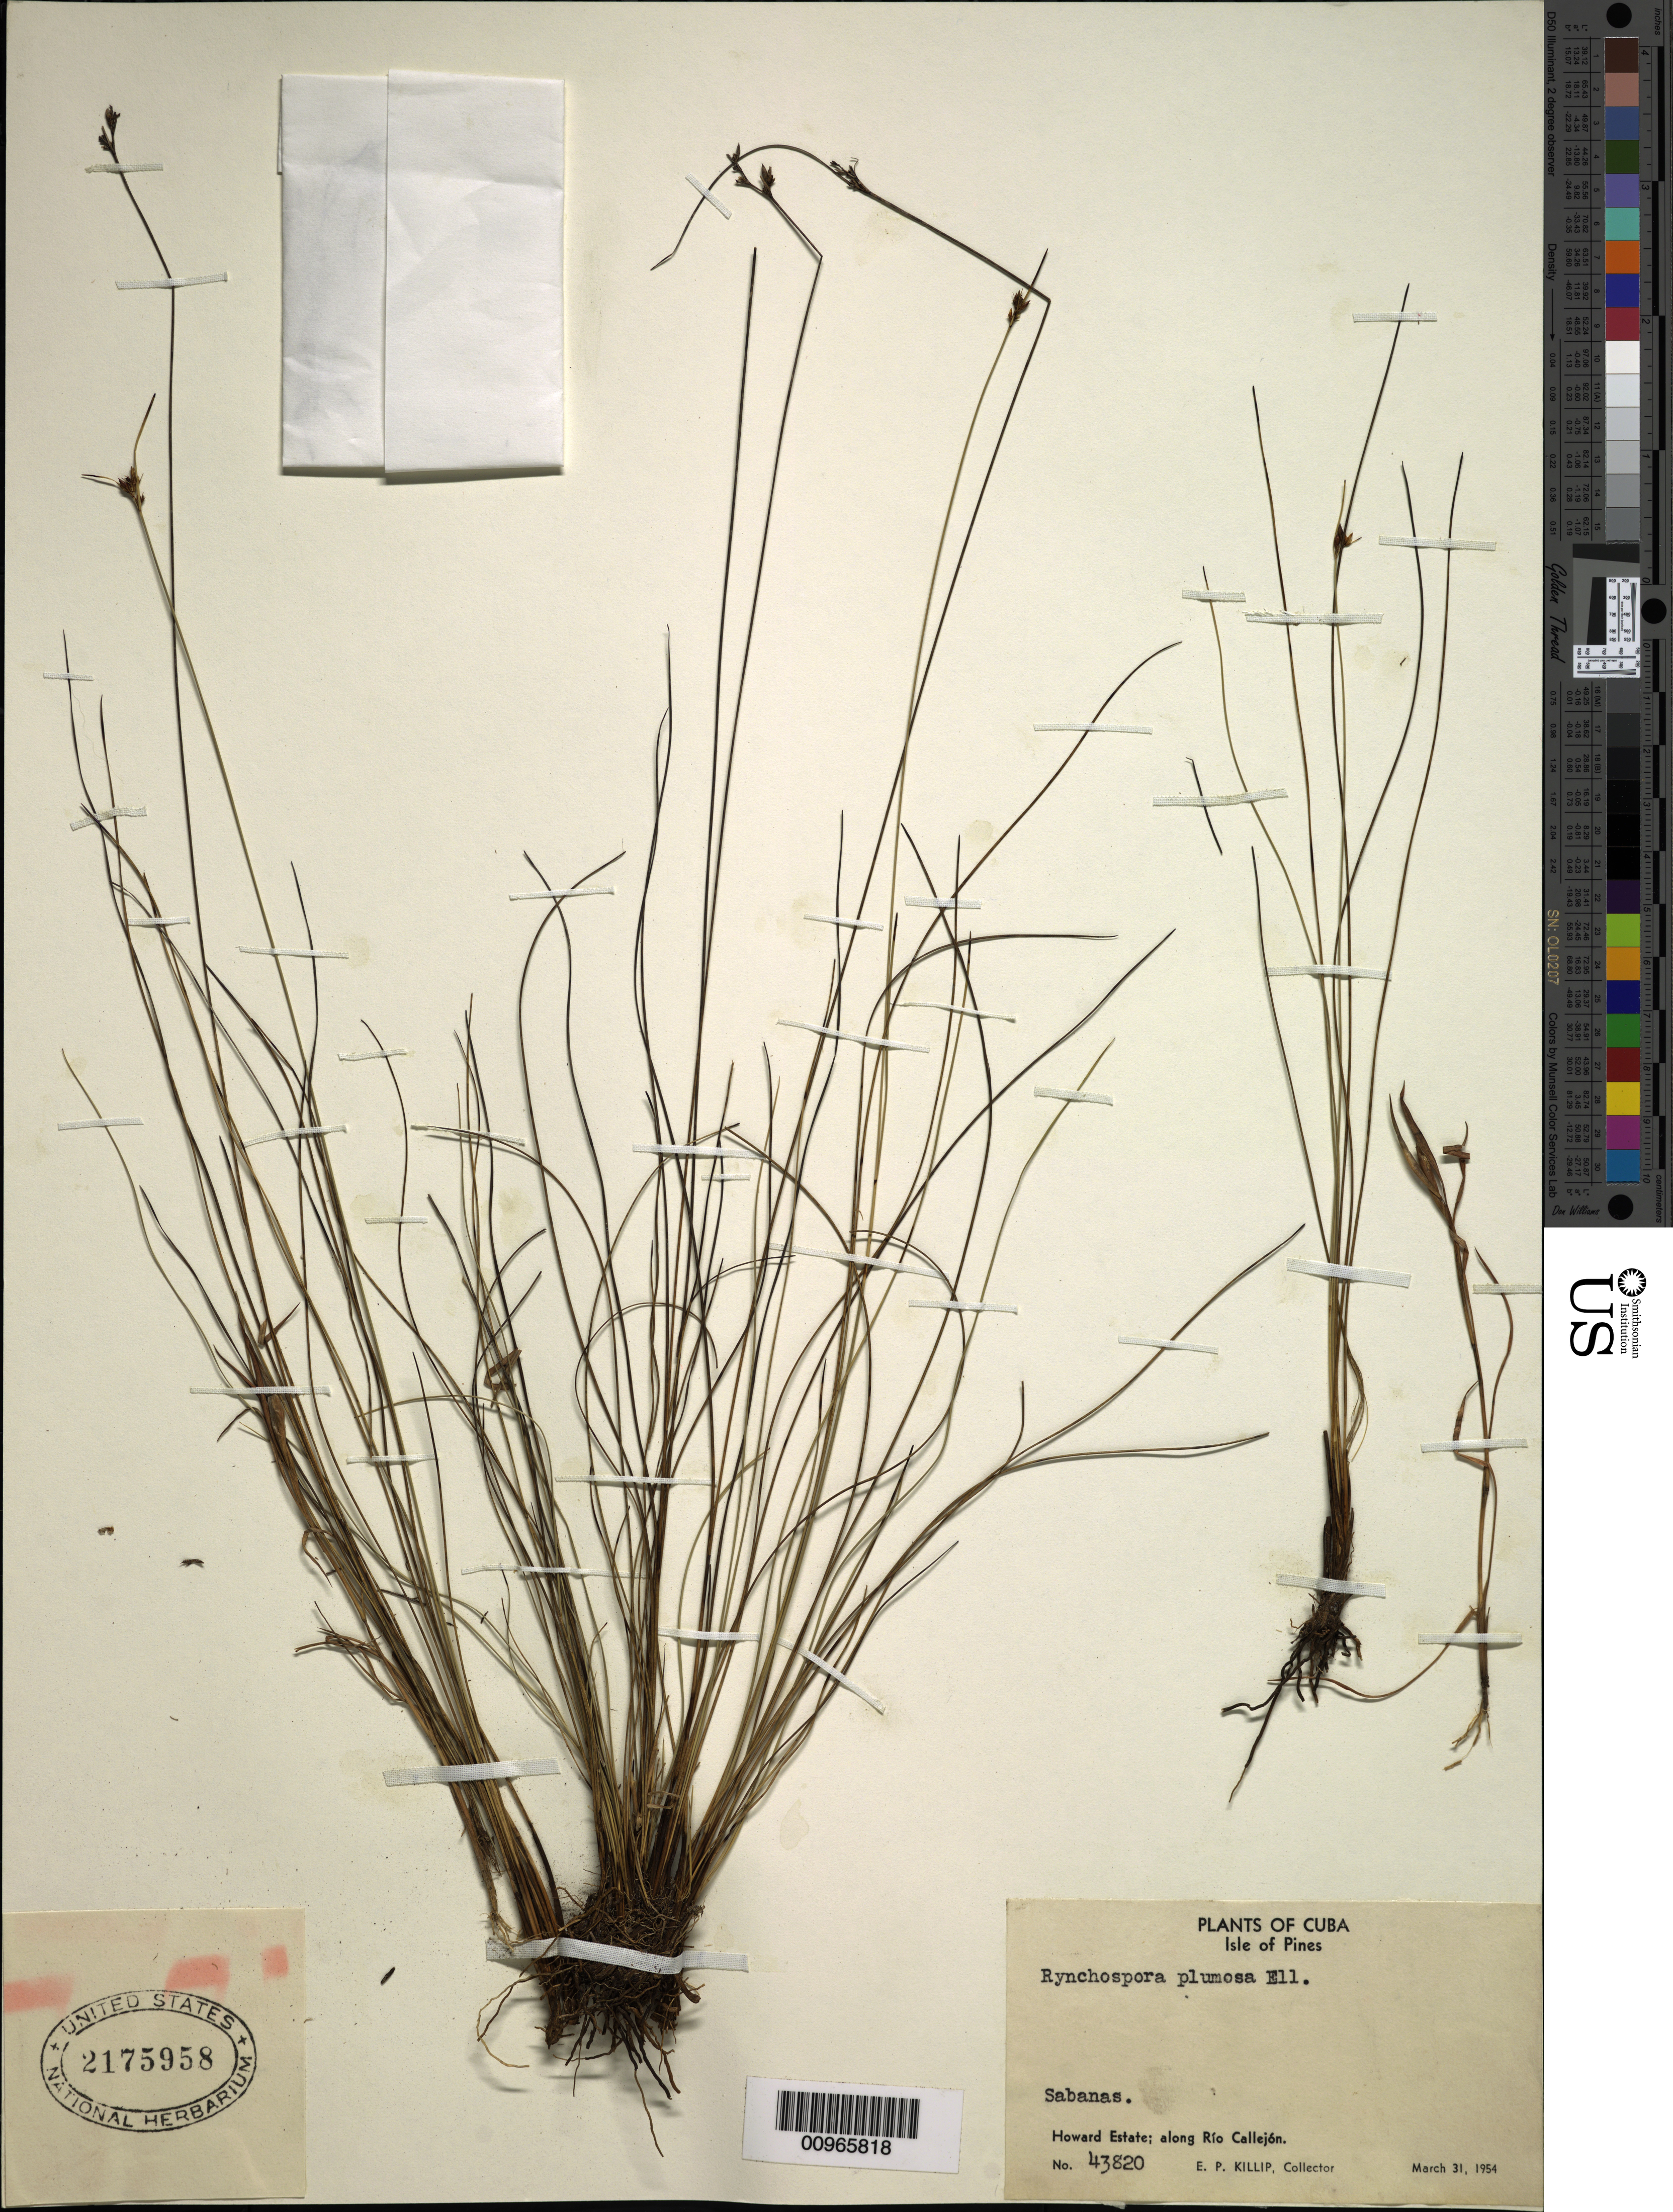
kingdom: Plantae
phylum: Tracheophyta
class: Liliopsida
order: Poales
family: Cyperaceae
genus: Rhynchospora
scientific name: Rhynchospora plumosa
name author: Elliott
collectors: E. P. Killip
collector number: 43820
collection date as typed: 31 Mar 1954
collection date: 1954-03-31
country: Cuba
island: Isla de la Juventud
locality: Howard Estate, along Río Callejón, sabanas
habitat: Sabanas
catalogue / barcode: US 2175958